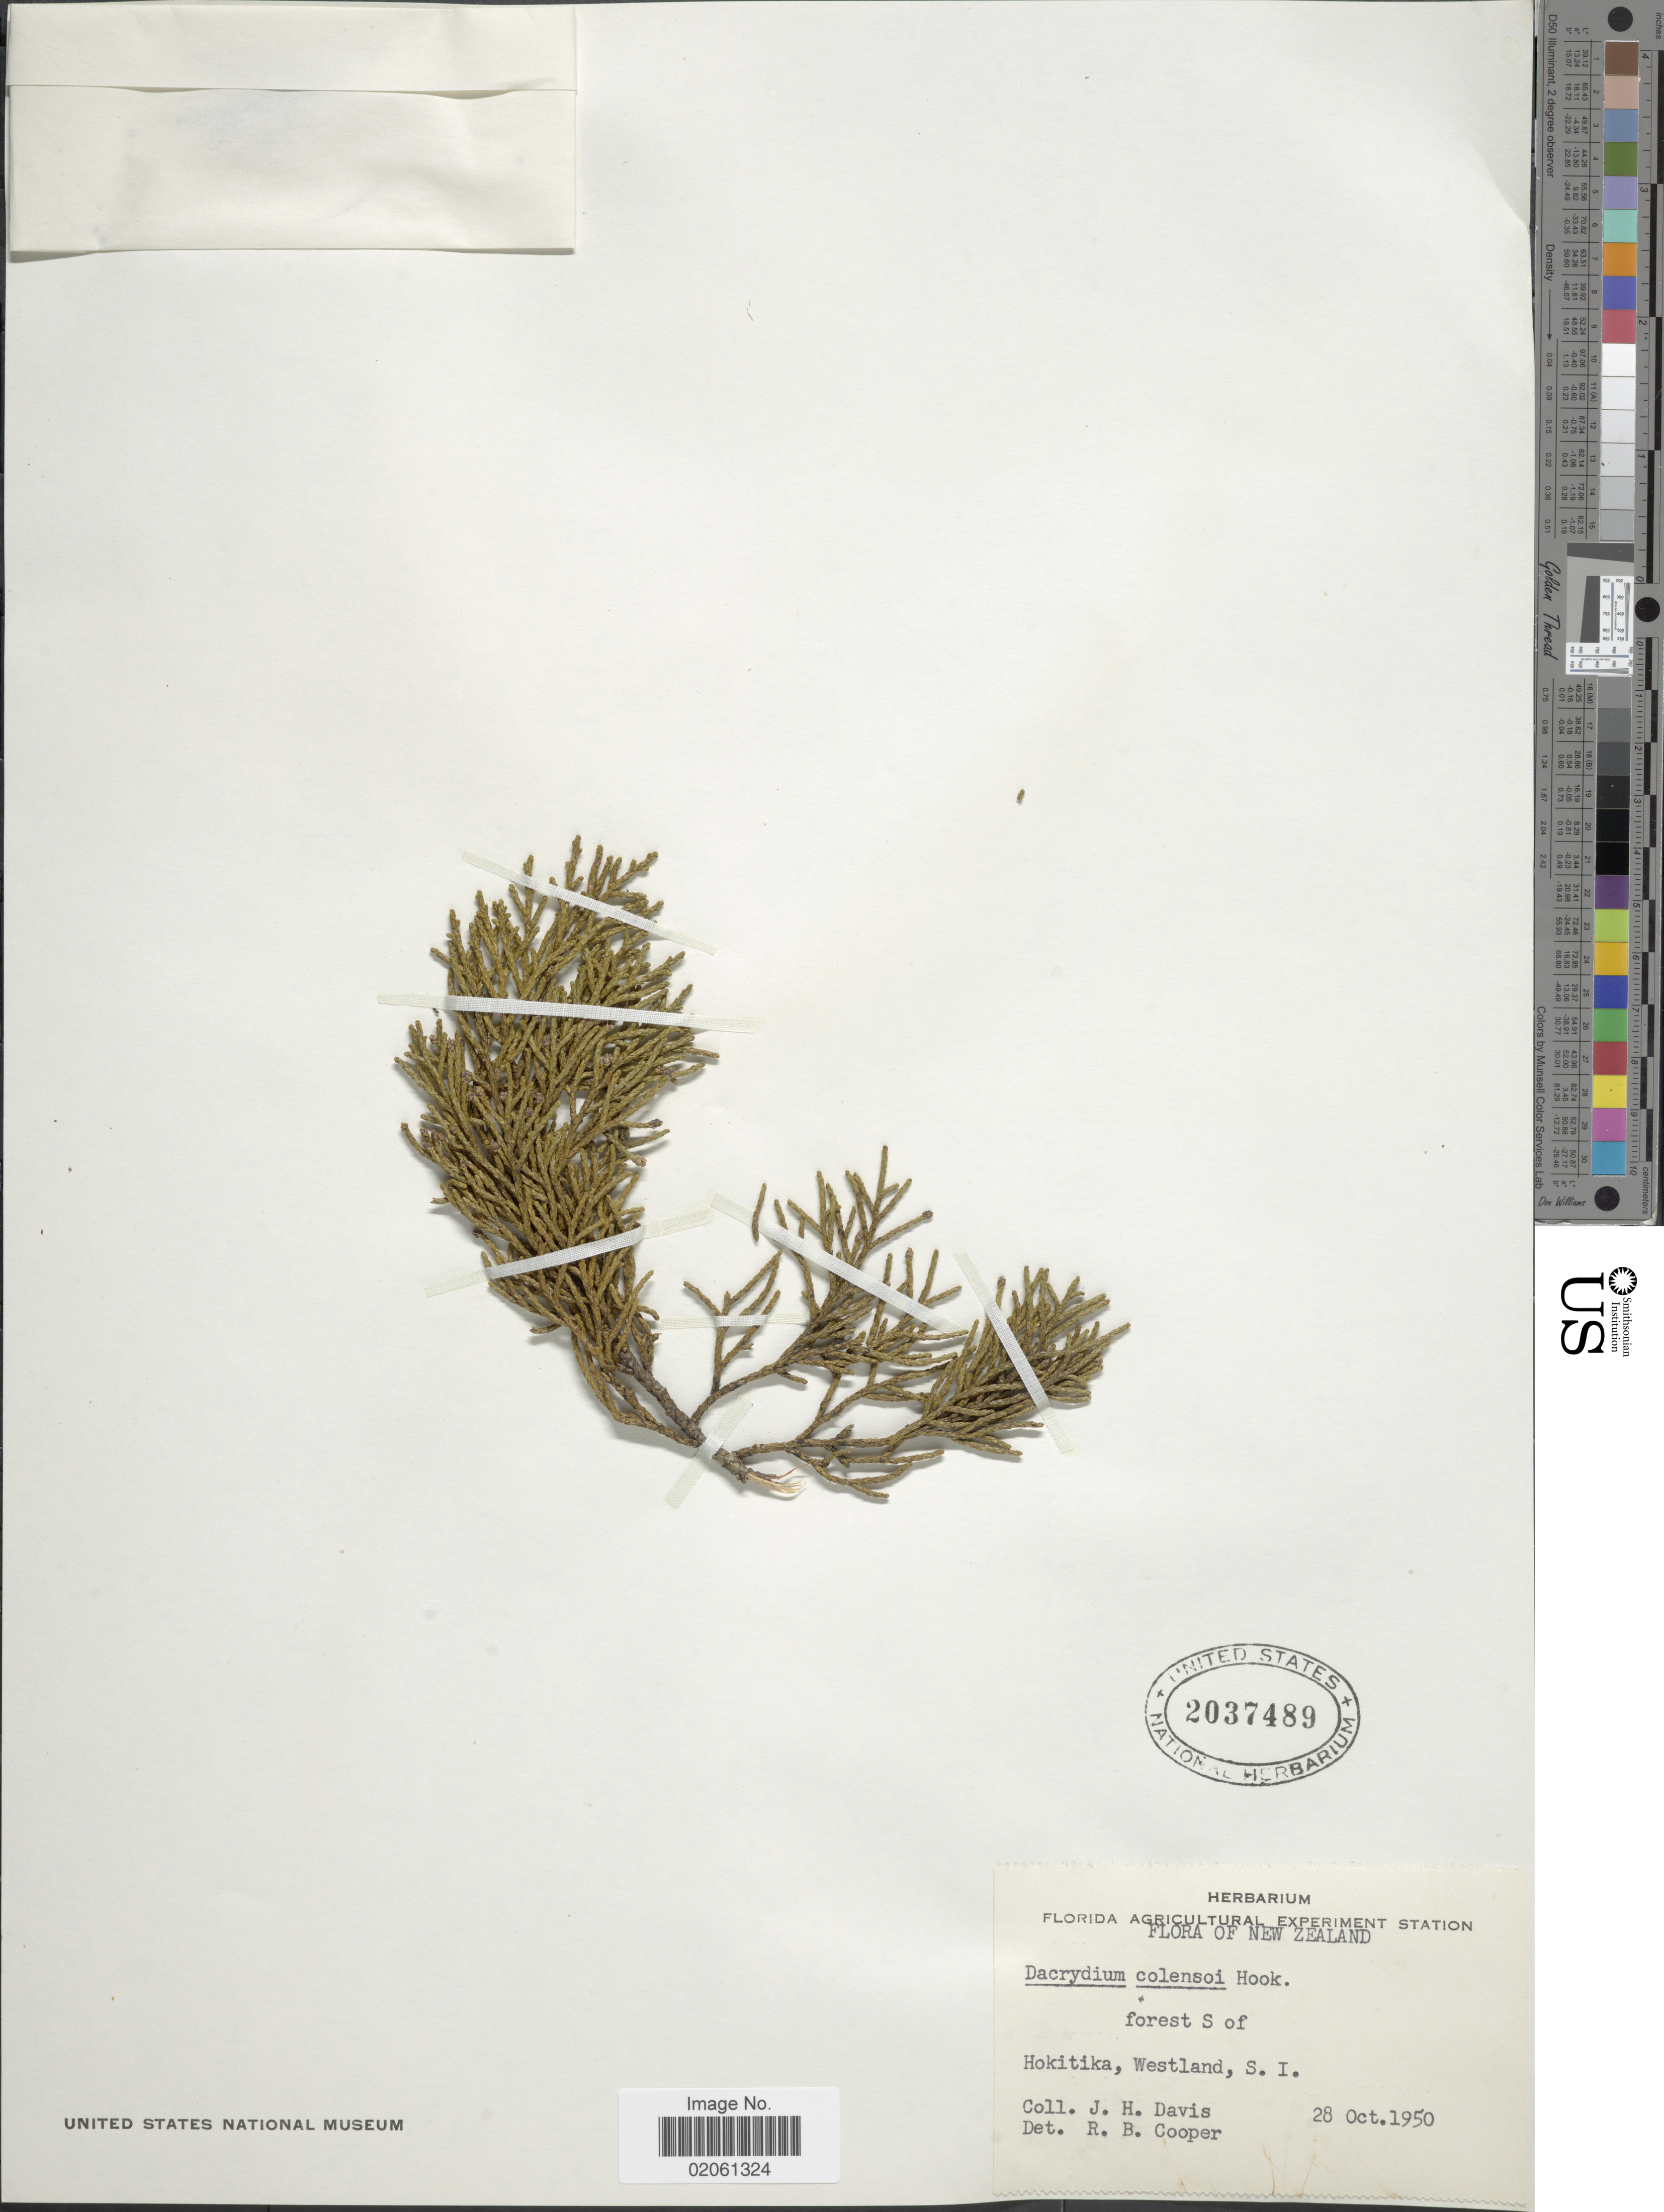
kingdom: Plantae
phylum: Tracheophyta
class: Pinopsida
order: Pinales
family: Podocarpaceae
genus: Dacrydium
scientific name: Dacrydium colensoi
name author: Hook.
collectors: J. Davis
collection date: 1950-10-28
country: New Zealand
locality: Forest S of Hokitika, Westland, S. I.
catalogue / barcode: US 2037489